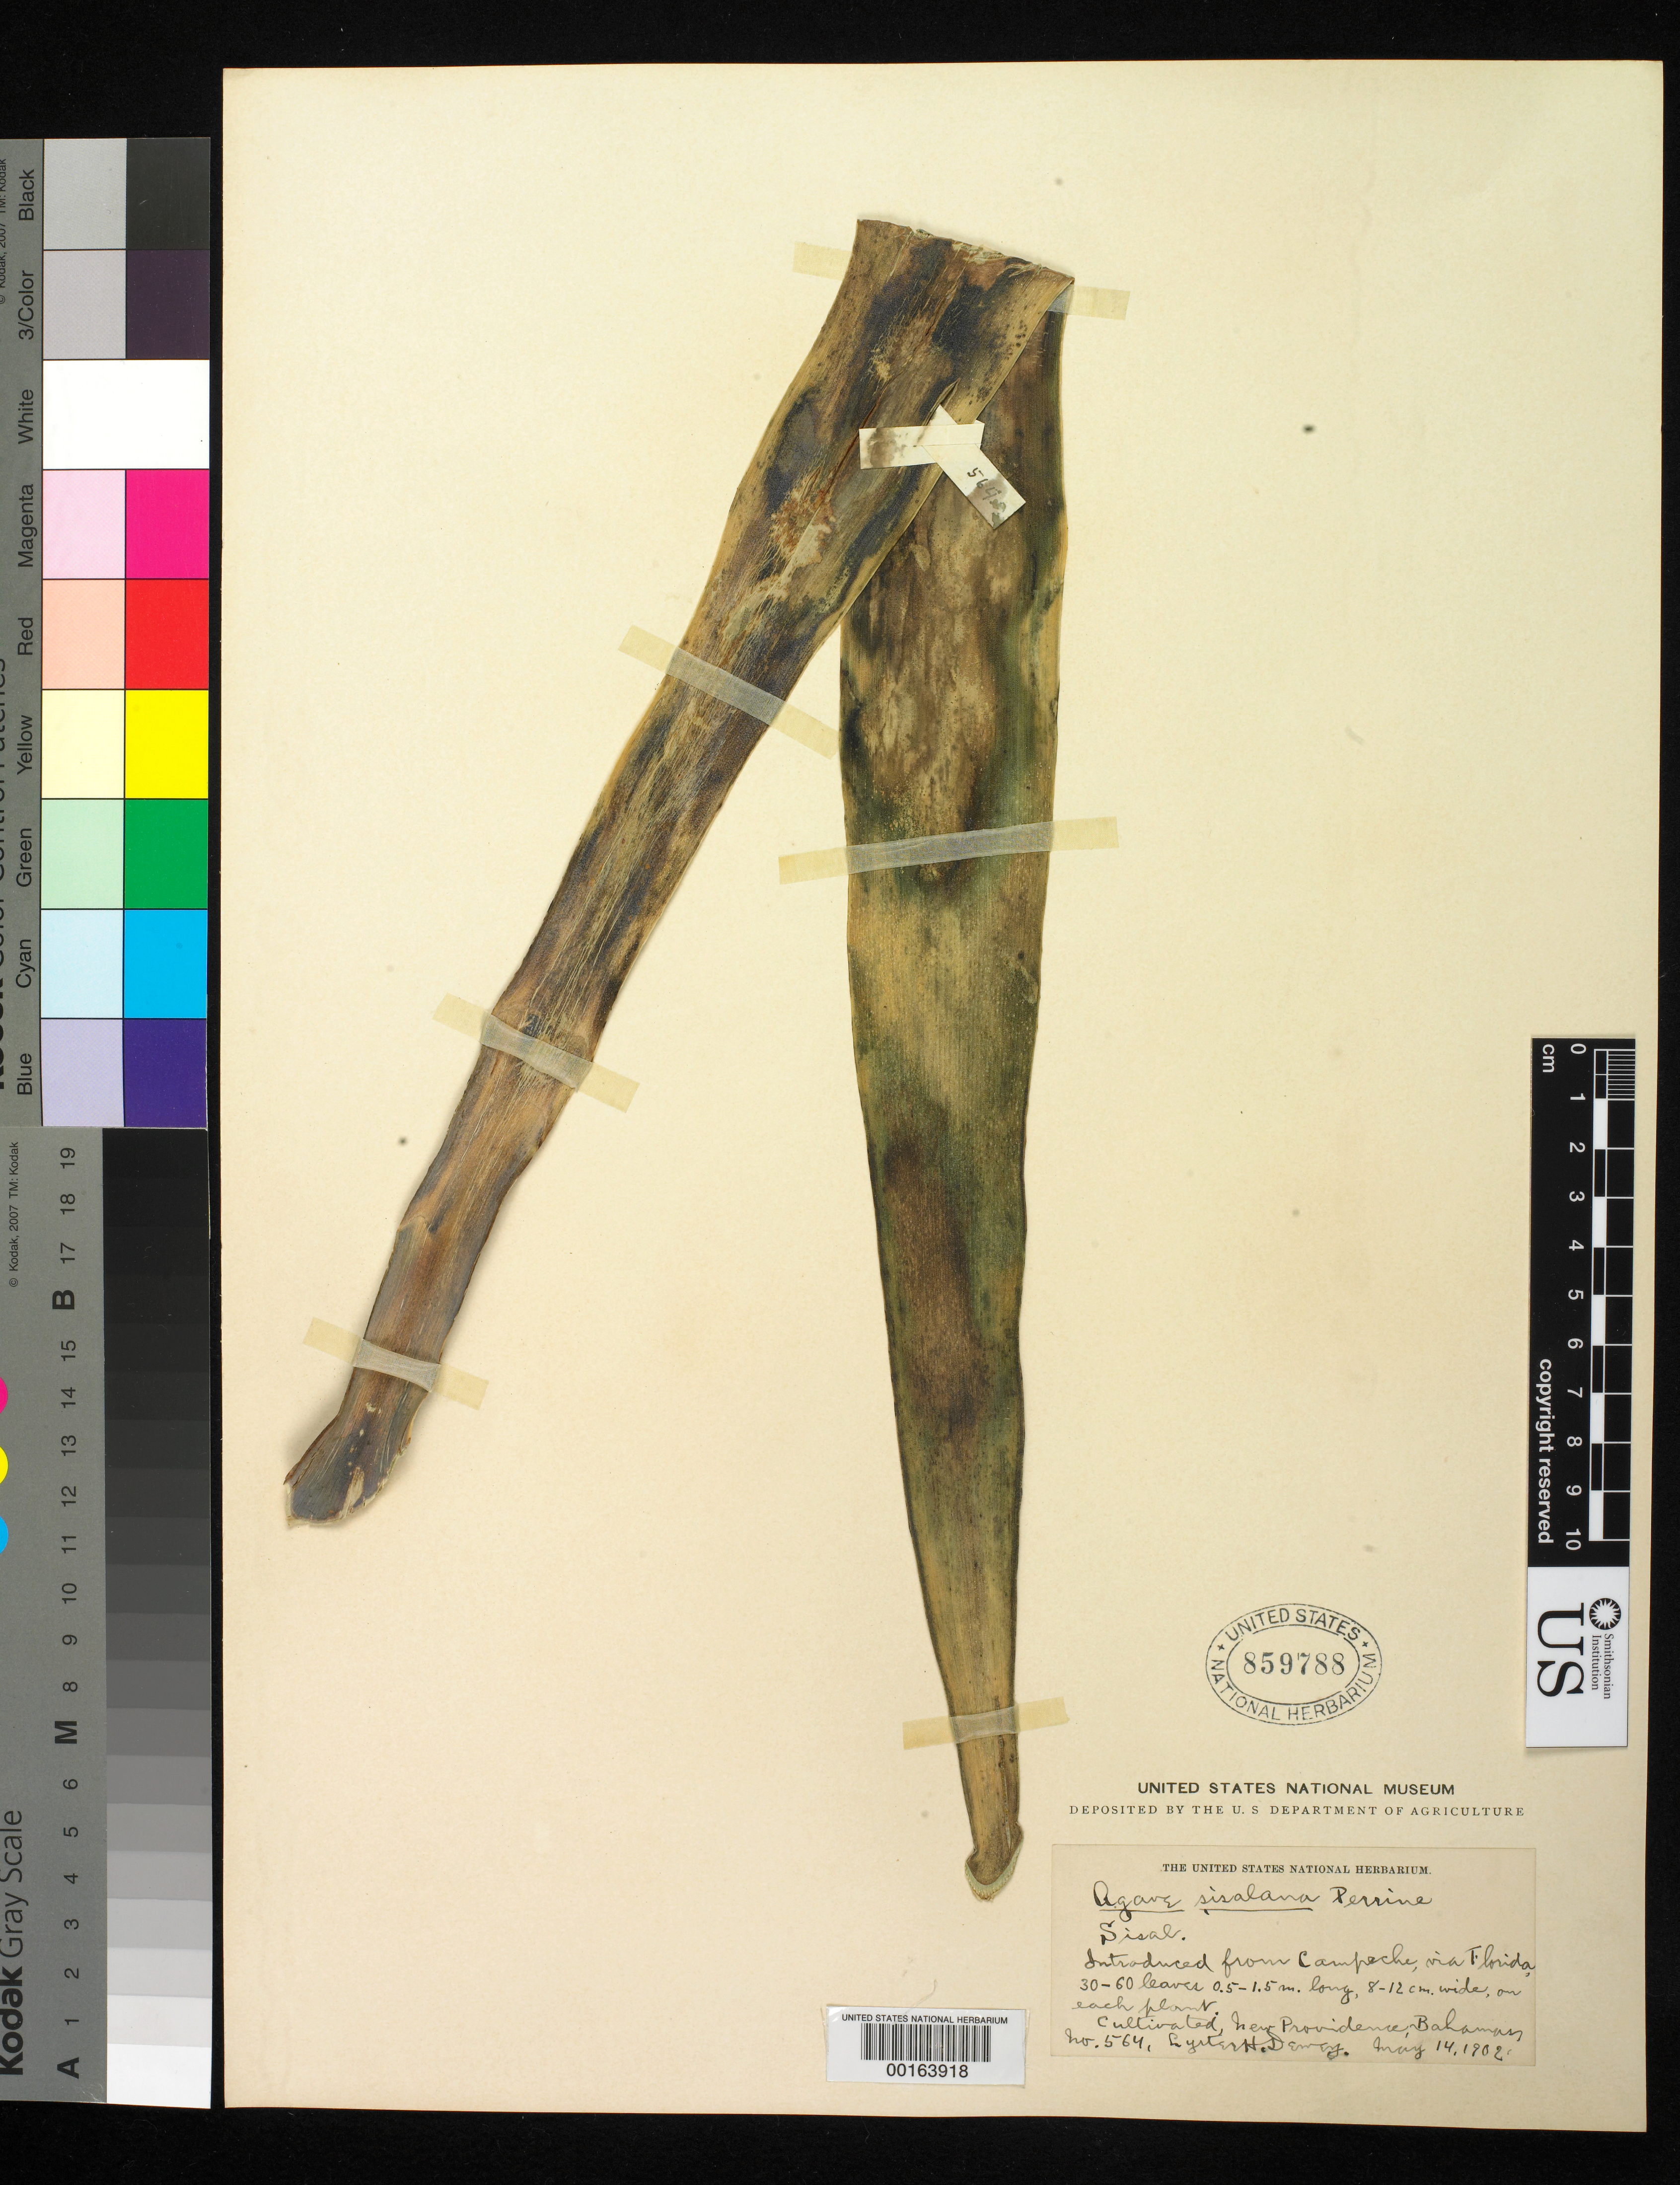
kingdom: Plantae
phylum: Tracheophyta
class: Liliopsida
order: Asparagales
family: Asparagaceae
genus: Agave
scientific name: Agave sisalana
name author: Perrine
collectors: L. H. Dewey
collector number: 564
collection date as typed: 14 May 1902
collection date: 1902-05-14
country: Bahamas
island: New Providence Island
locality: New providence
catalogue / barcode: US 859788